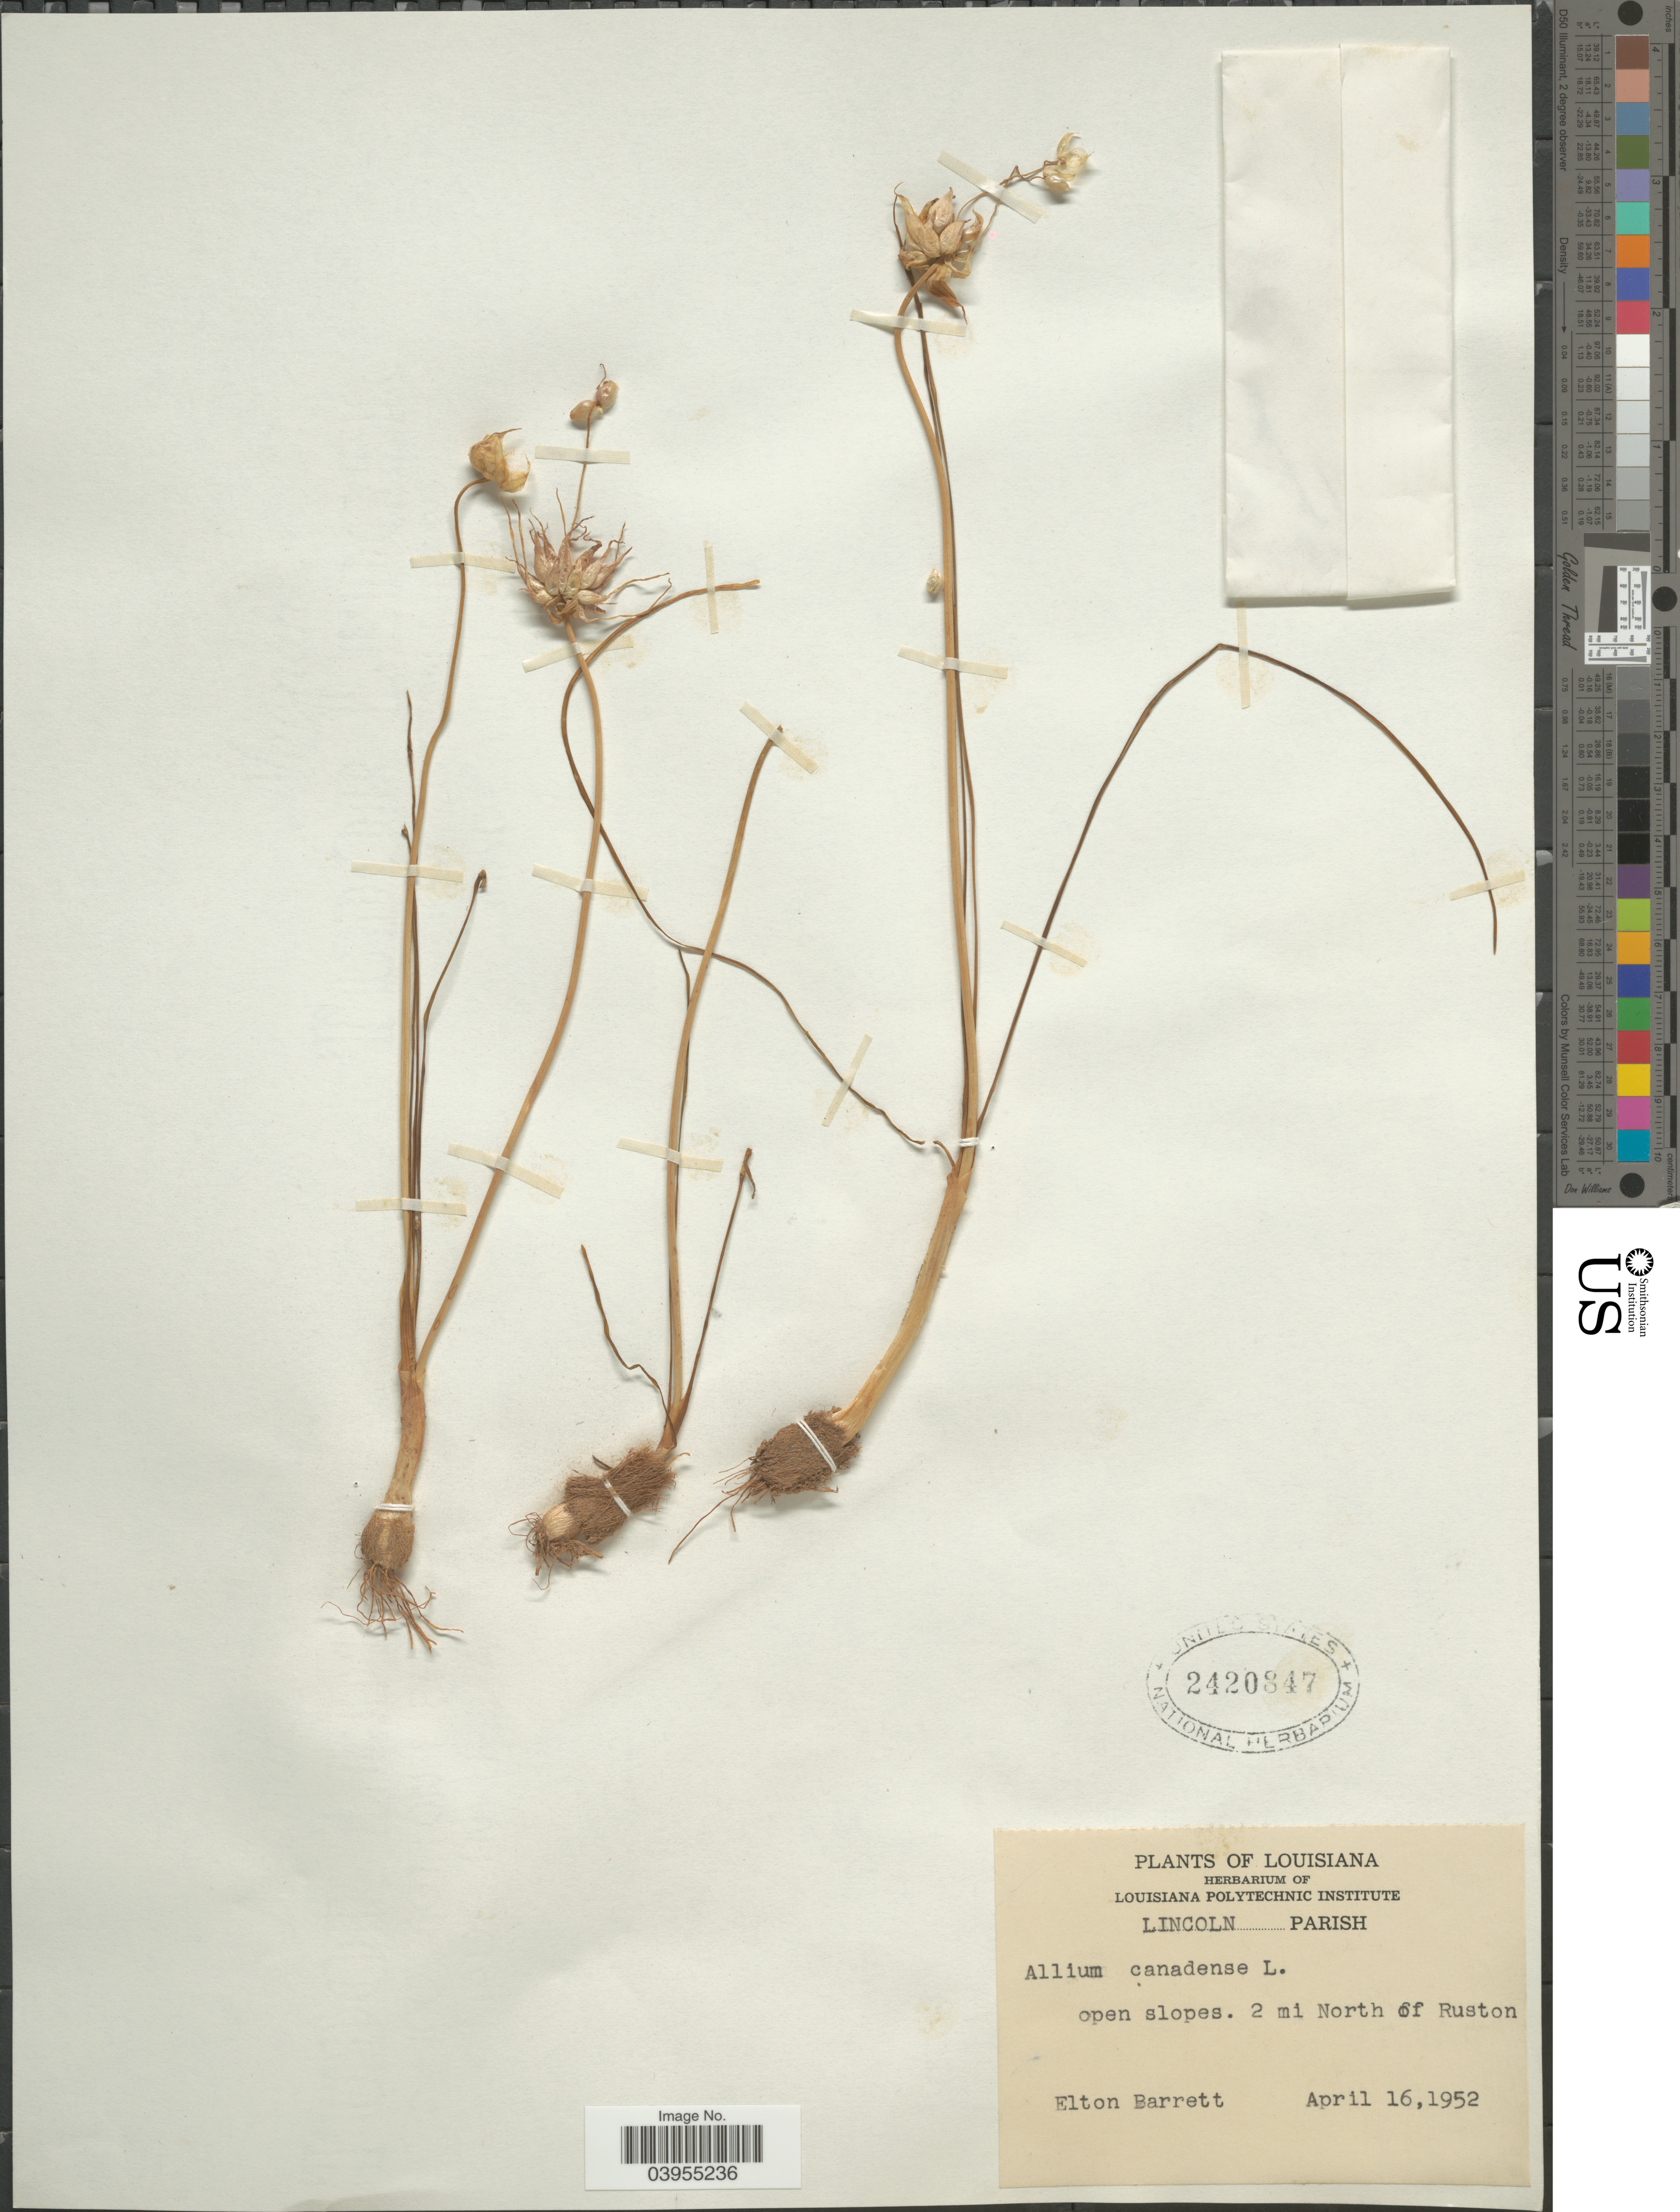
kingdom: Plantae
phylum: Tracheophyta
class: Liliopsida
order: Asparagales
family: Amaryllidaceae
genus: Allium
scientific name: Allium canadense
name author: L.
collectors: E. Barrett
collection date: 1952-04-16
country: United States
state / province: Louisiana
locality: Lincoln Parish. 2 mi North of Ruston.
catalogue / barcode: US 2420847